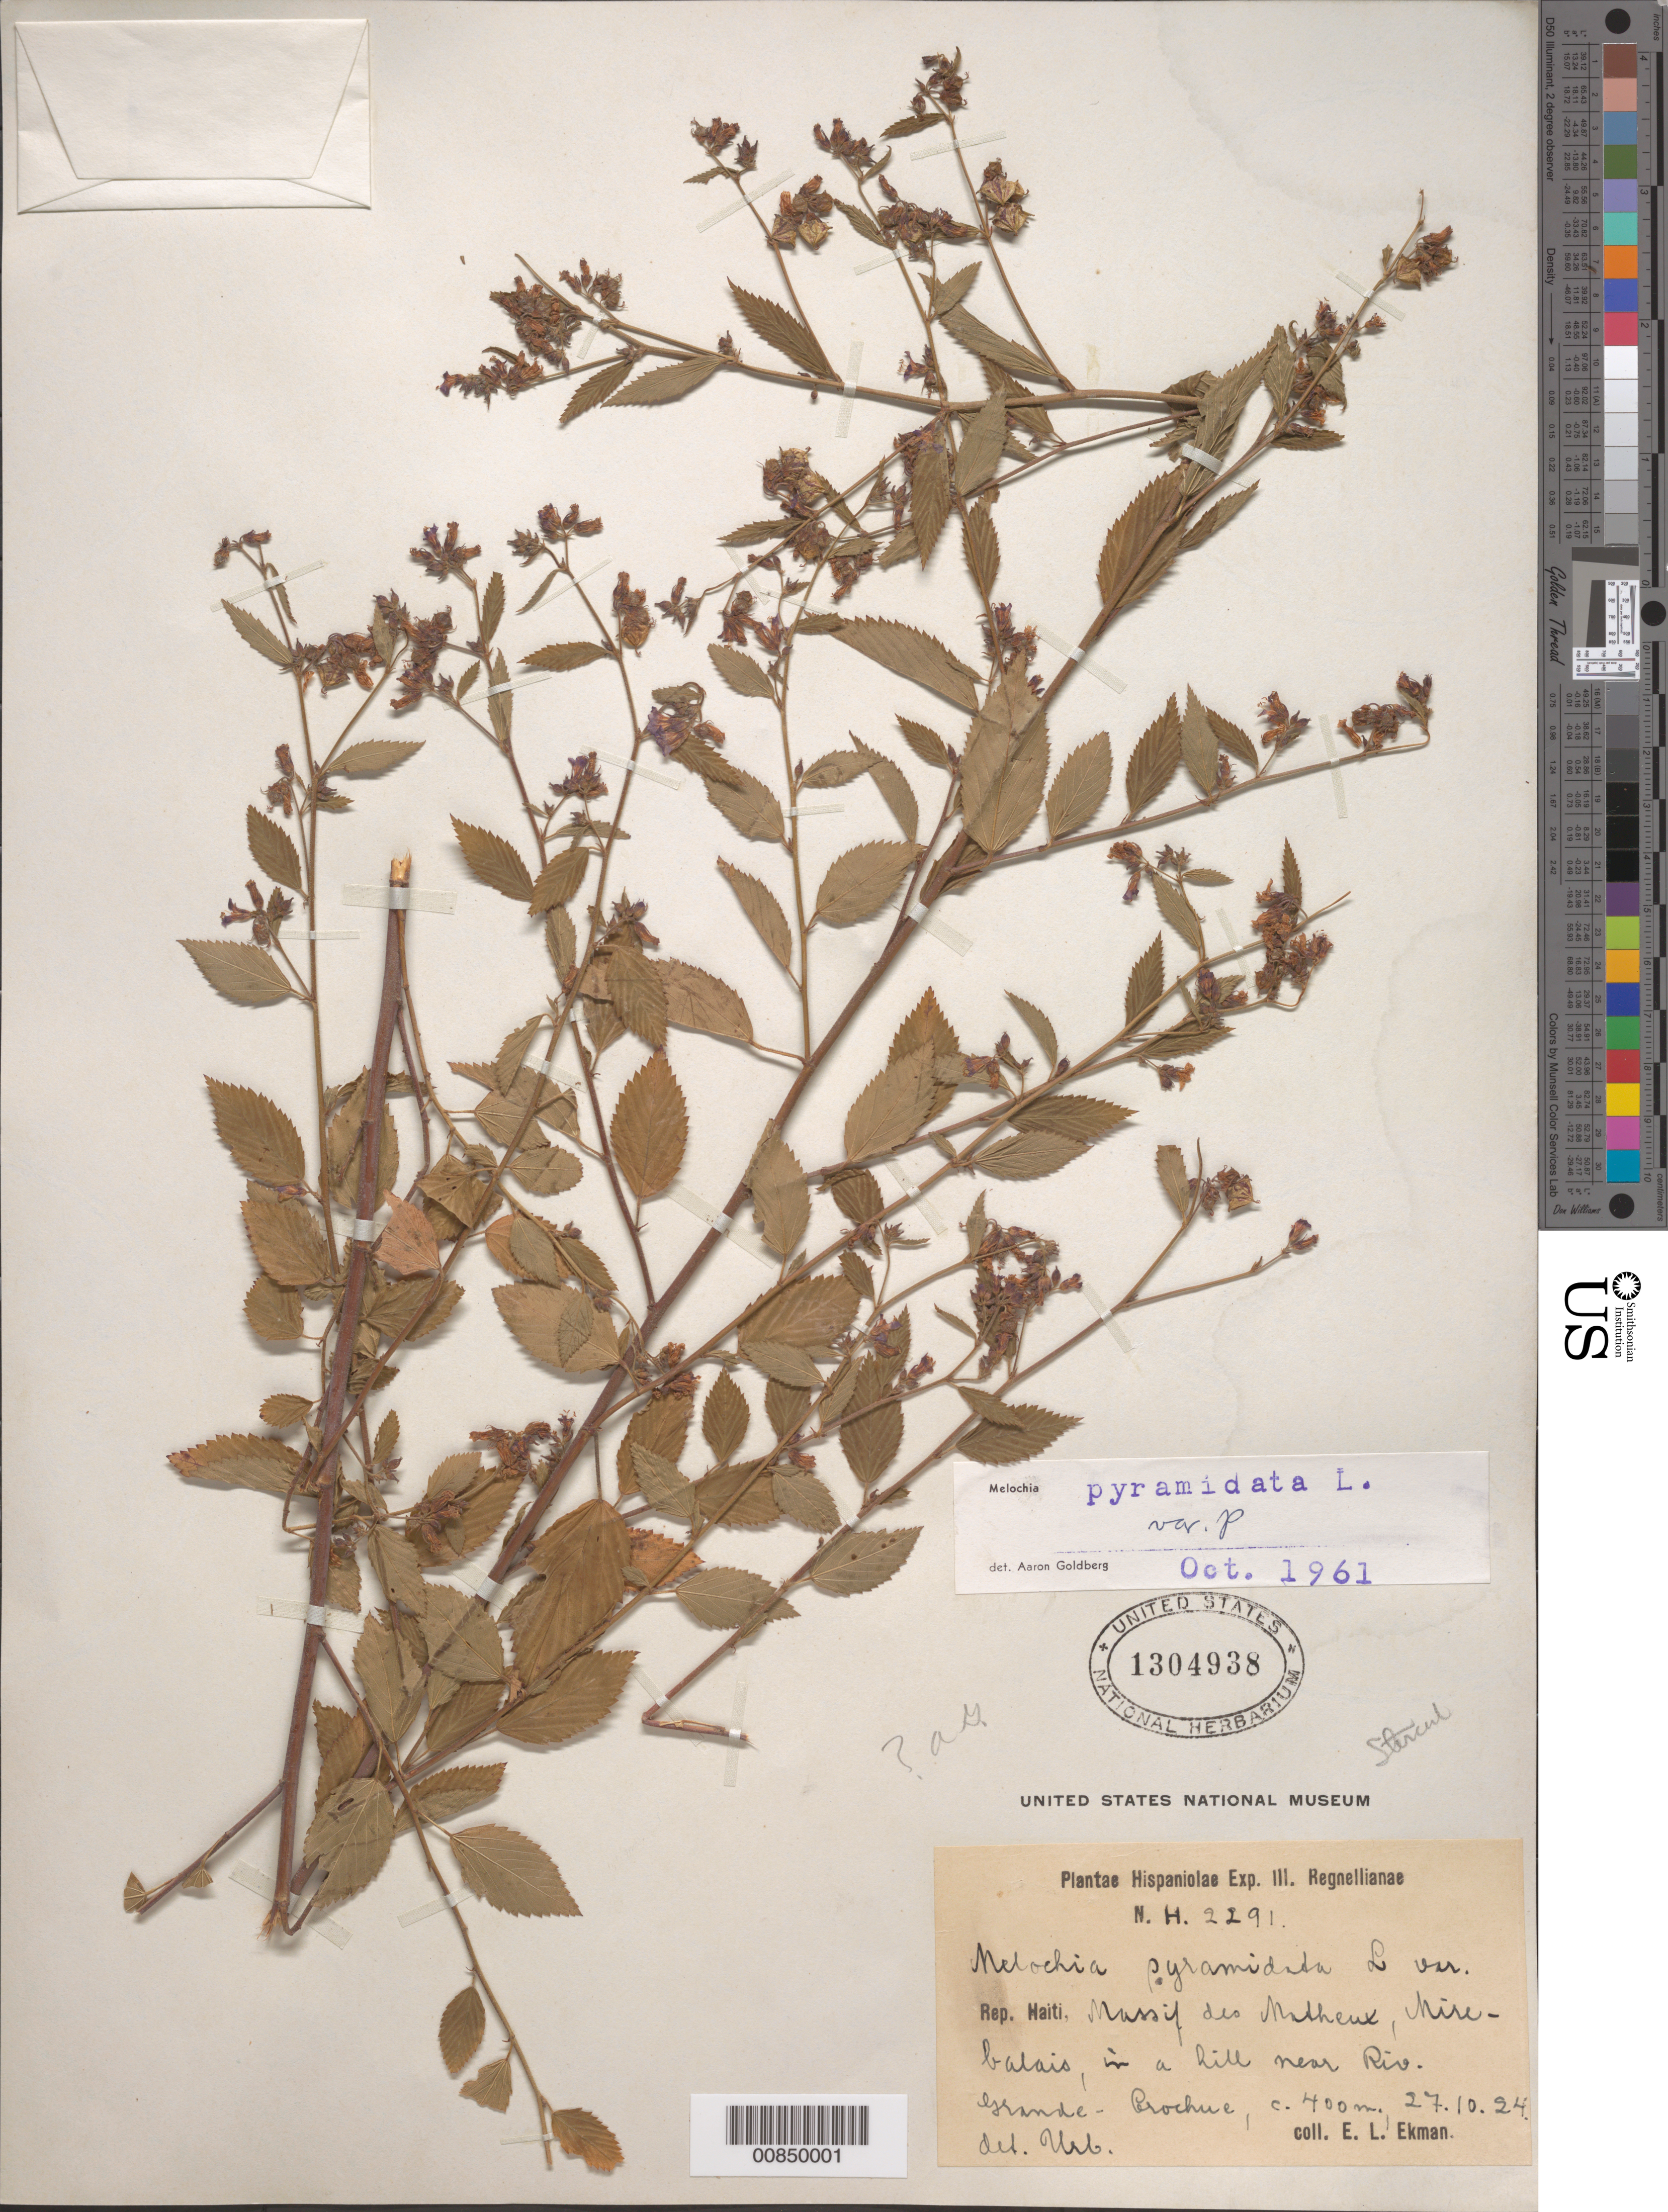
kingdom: Plantae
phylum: Tracheophyta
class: Magnoliopsida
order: Malvales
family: Malvaceae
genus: Melochia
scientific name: Melochia pyramidata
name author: L.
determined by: Goldberg, Aaron, (US), NMNH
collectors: E. L. Ekman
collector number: H 2291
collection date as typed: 27 Oct 1924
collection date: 1924-10-27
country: Haiti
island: Hispaniola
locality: Massif des Matheux, Mirebalais, near Riv. Grande-Crochue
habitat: In a hill near river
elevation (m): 400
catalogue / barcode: US 1304938